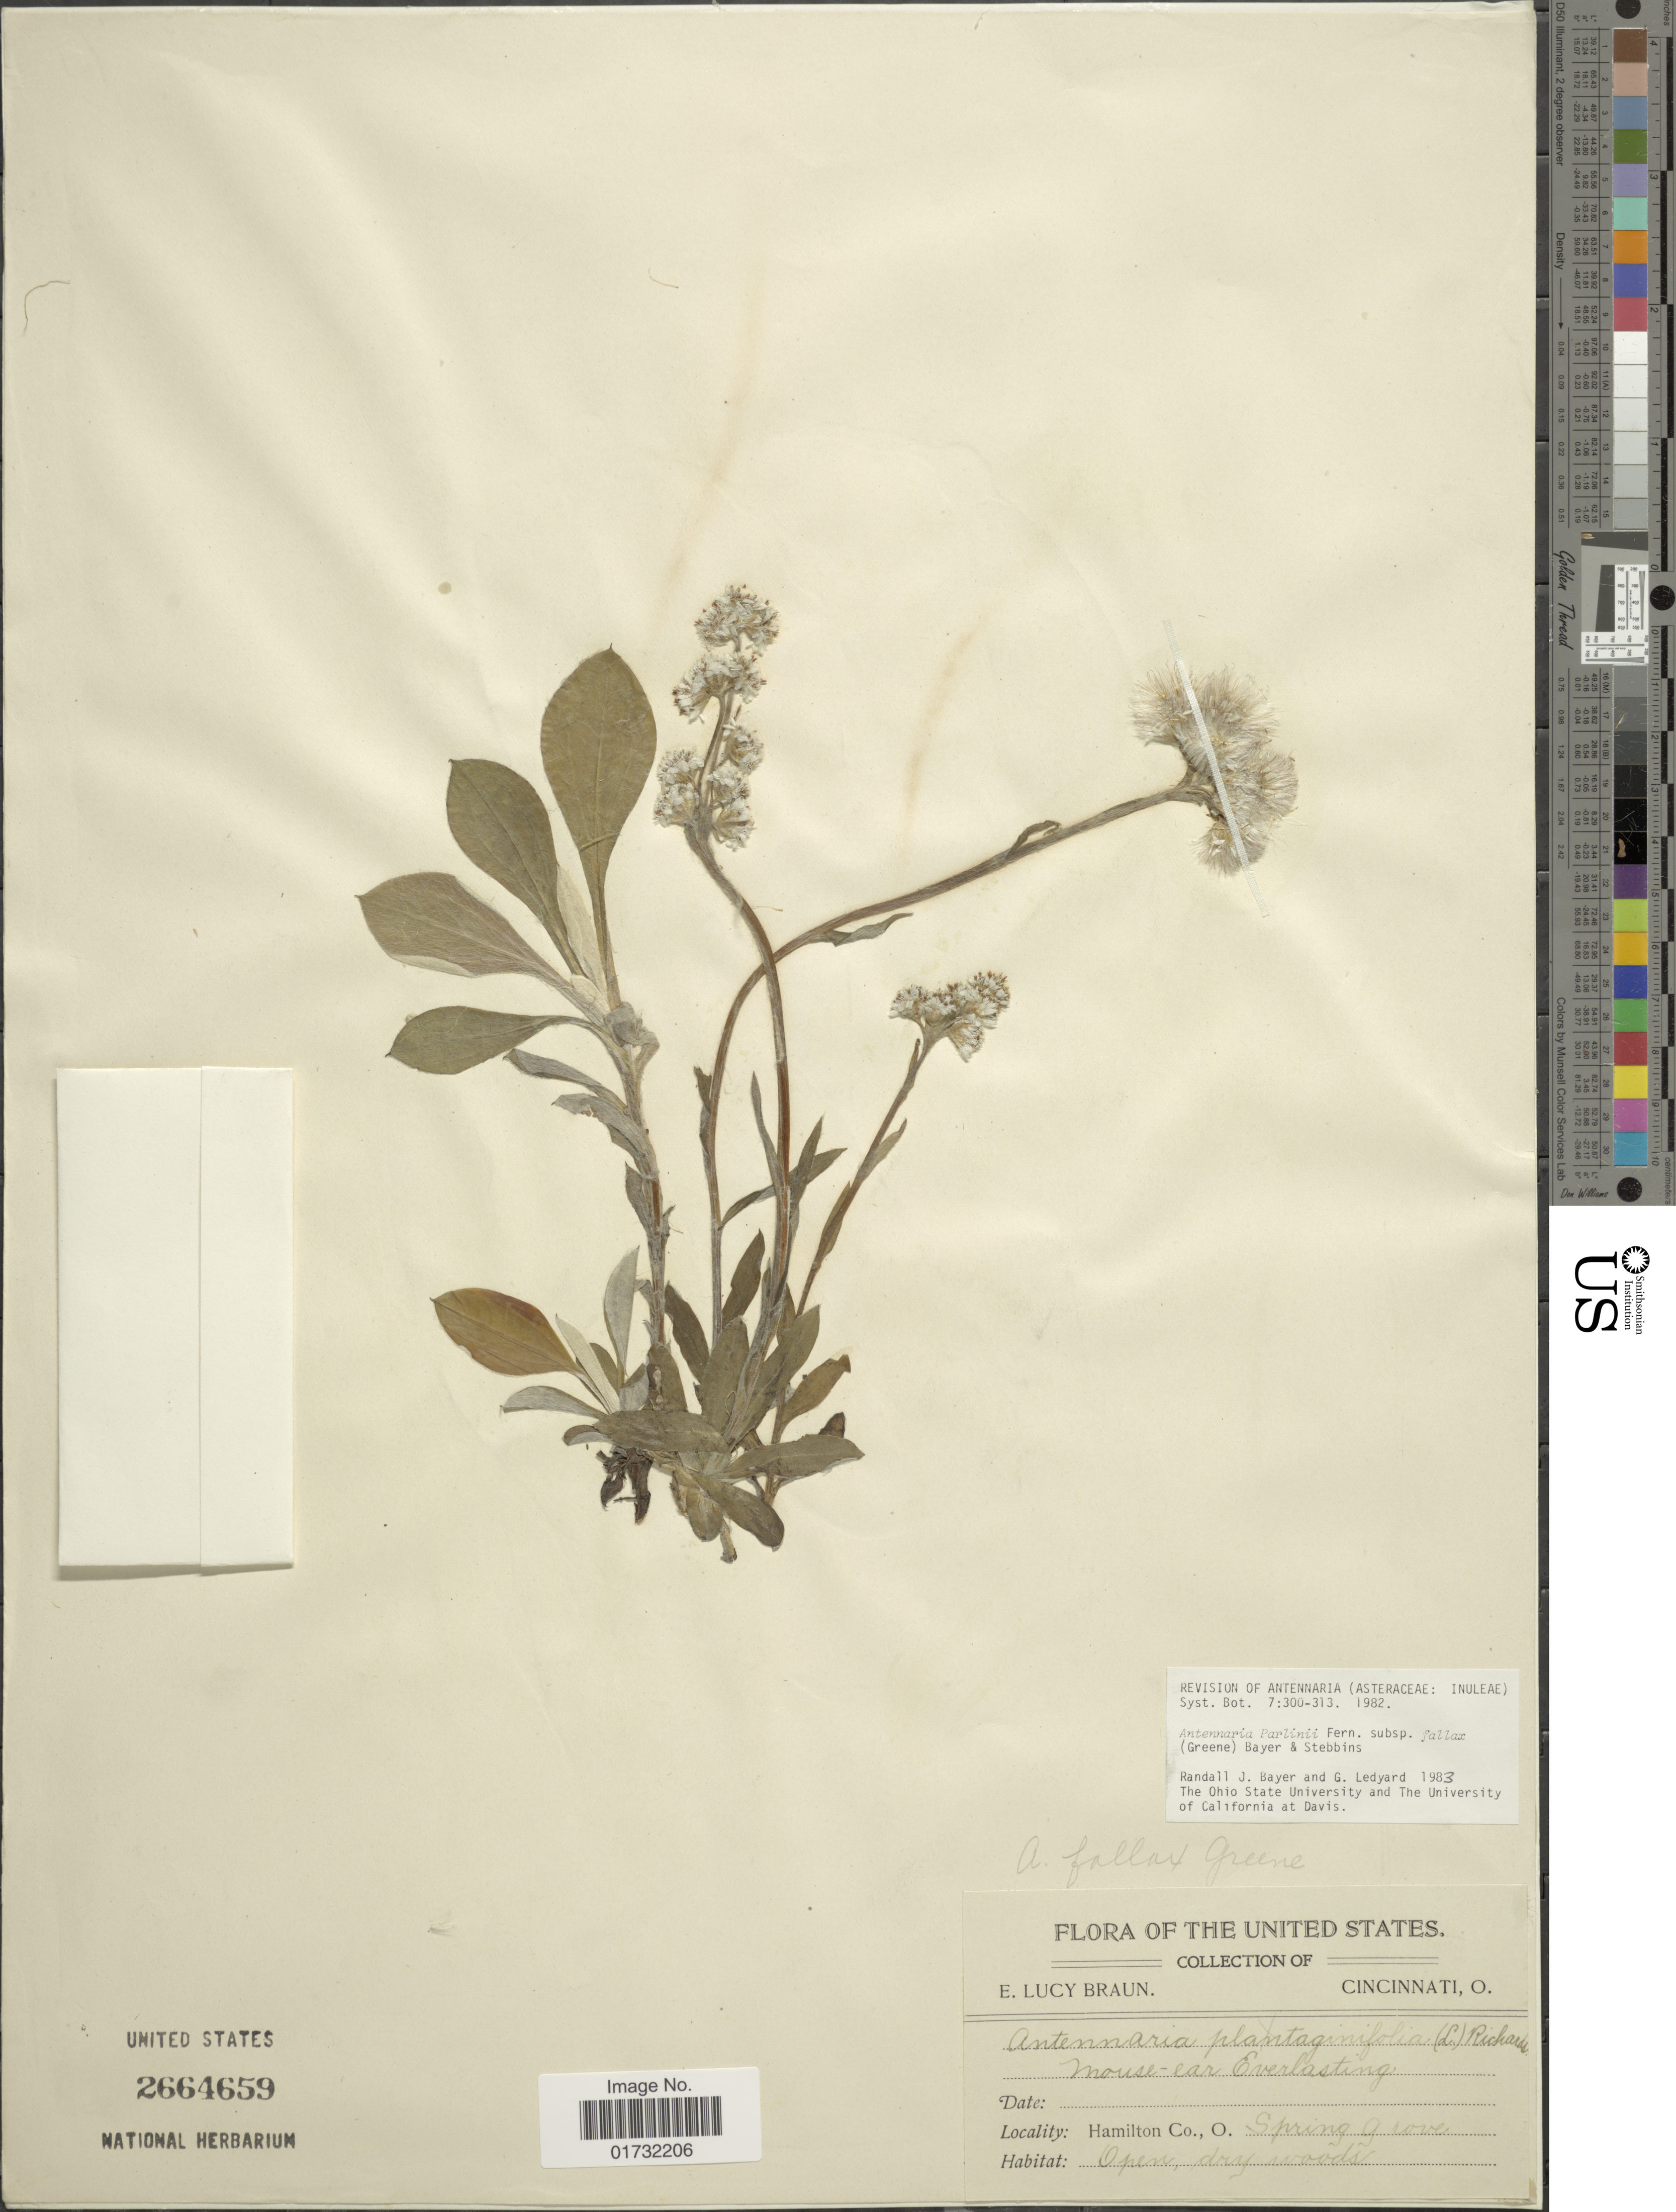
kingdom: Plantae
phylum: Tracheophyta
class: Magnoliopsida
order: Asterales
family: Asteraceae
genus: Antennaria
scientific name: Antennaria parlinii subsp. fallax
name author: (Greene) R.J. Bayer & Stebbins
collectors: E. L. Braun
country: United States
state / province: Ohio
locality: Hamilton Co. Spring Grove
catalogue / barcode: US 2664659